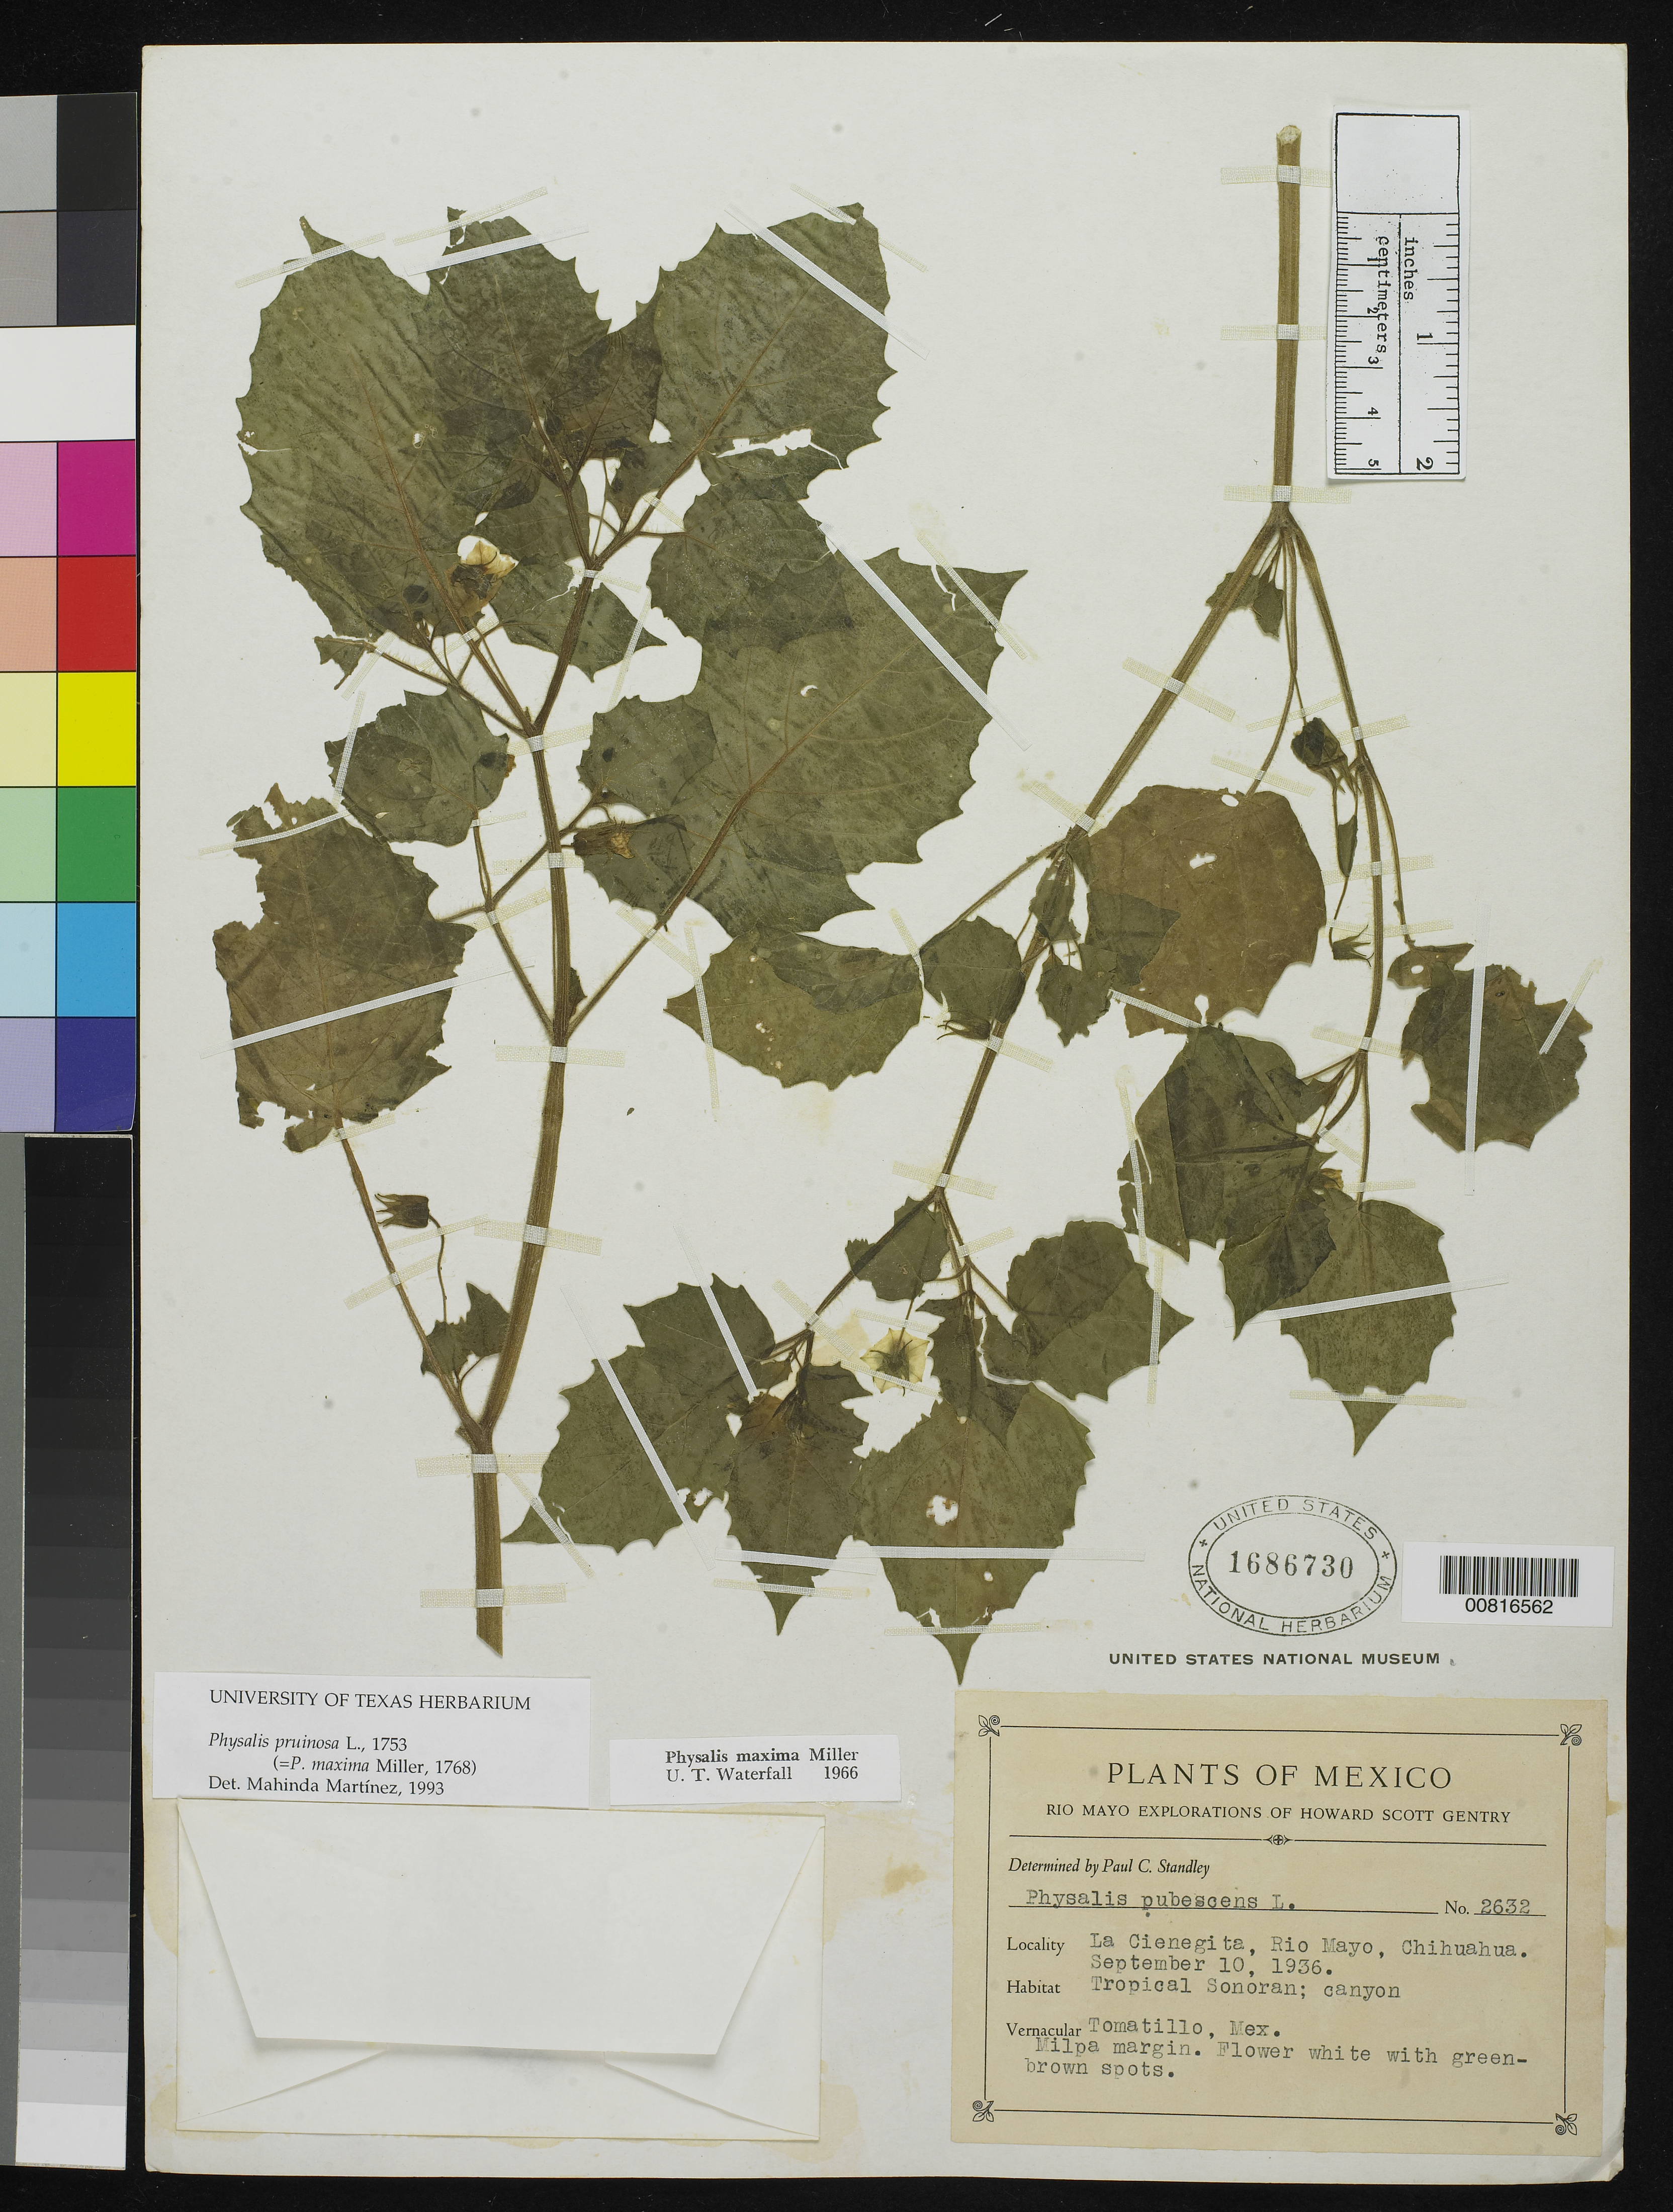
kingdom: Plantae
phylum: Tracheophyta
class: Magnoliopsida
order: Solanales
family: Solanaceae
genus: Physalis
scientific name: Physalis pruinosa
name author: L.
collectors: H. S. Gentry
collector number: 2632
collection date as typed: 10 Sep 1936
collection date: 1936-09-10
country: Mexico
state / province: Chihuahua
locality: La Cienagita, Rio Mayo, Chihuahua.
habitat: Tropical Sonoran; canyon.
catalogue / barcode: US 1686730